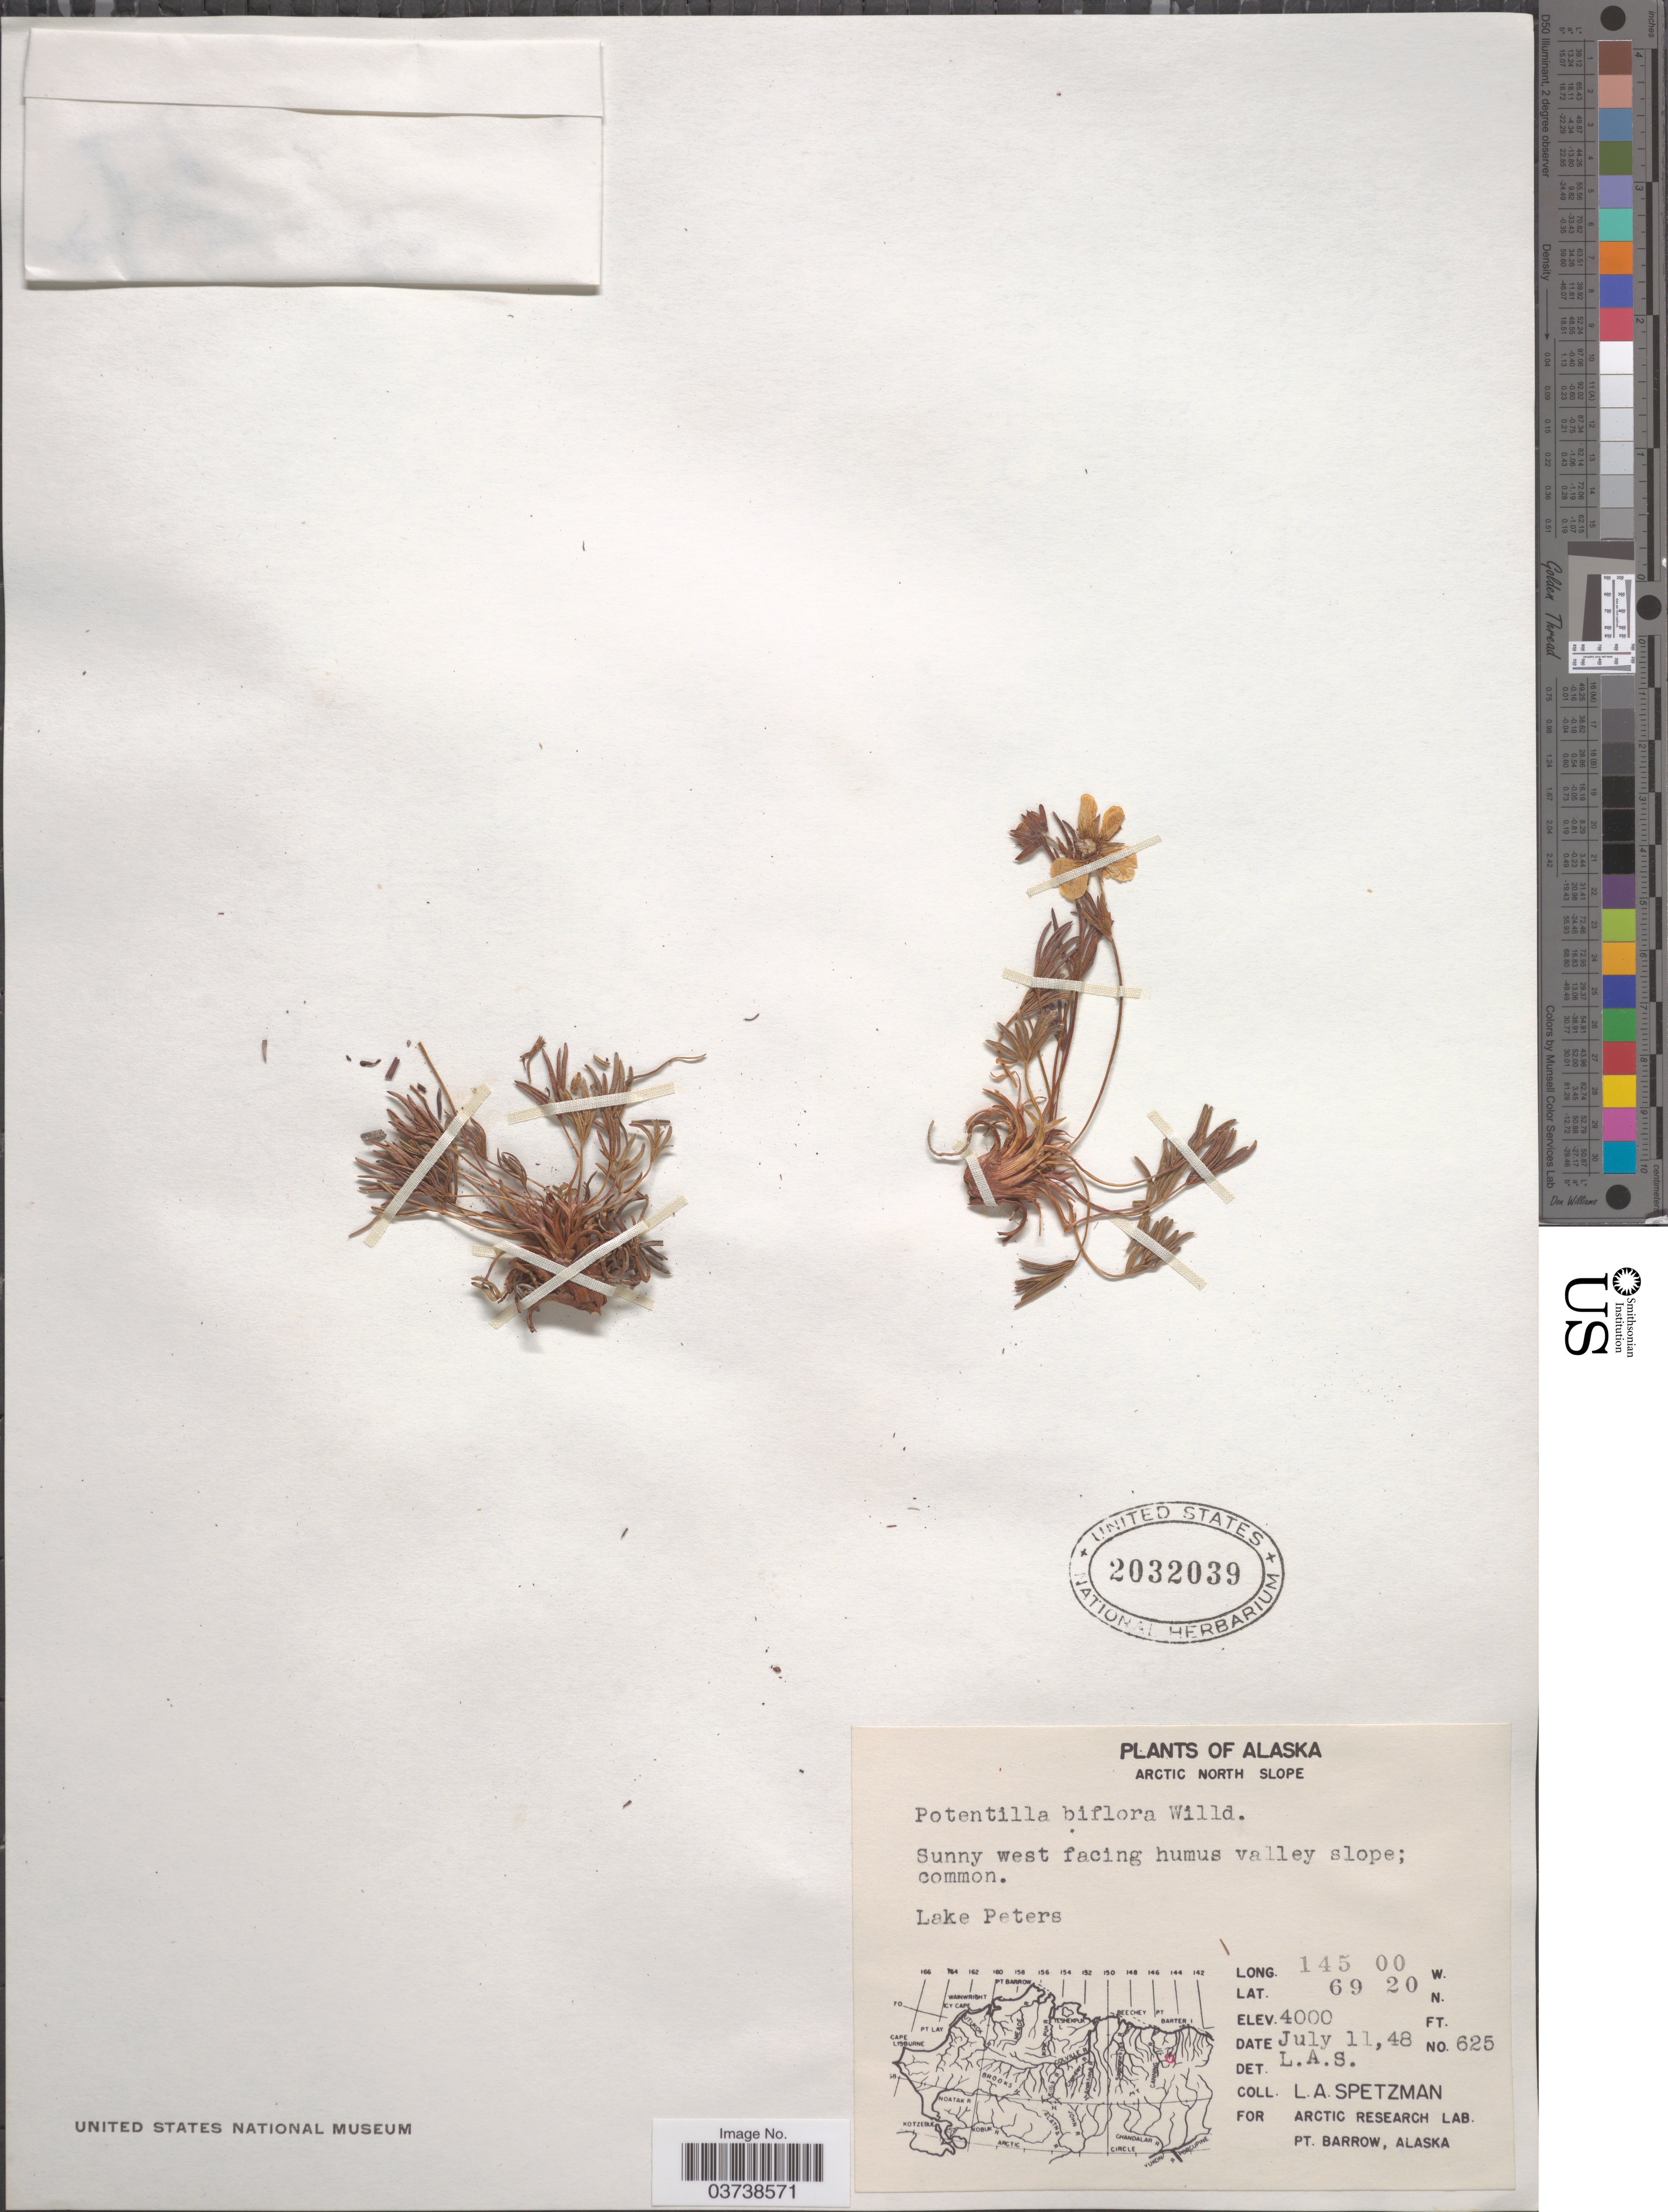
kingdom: Plantae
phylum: Tracheophyta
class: Magnoliopsida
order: Rosales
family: Rosaceae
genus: Potentilla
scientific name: Potentilla biflora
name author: Willd. ex Schltdl.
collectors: L. Spetzman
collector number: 625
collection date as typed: Transcribed d/m/y: 11/7/48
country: United States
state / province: Alaska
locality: Arctic North Slope. Lake Peters.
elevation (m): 1219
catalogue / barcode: US 2032039